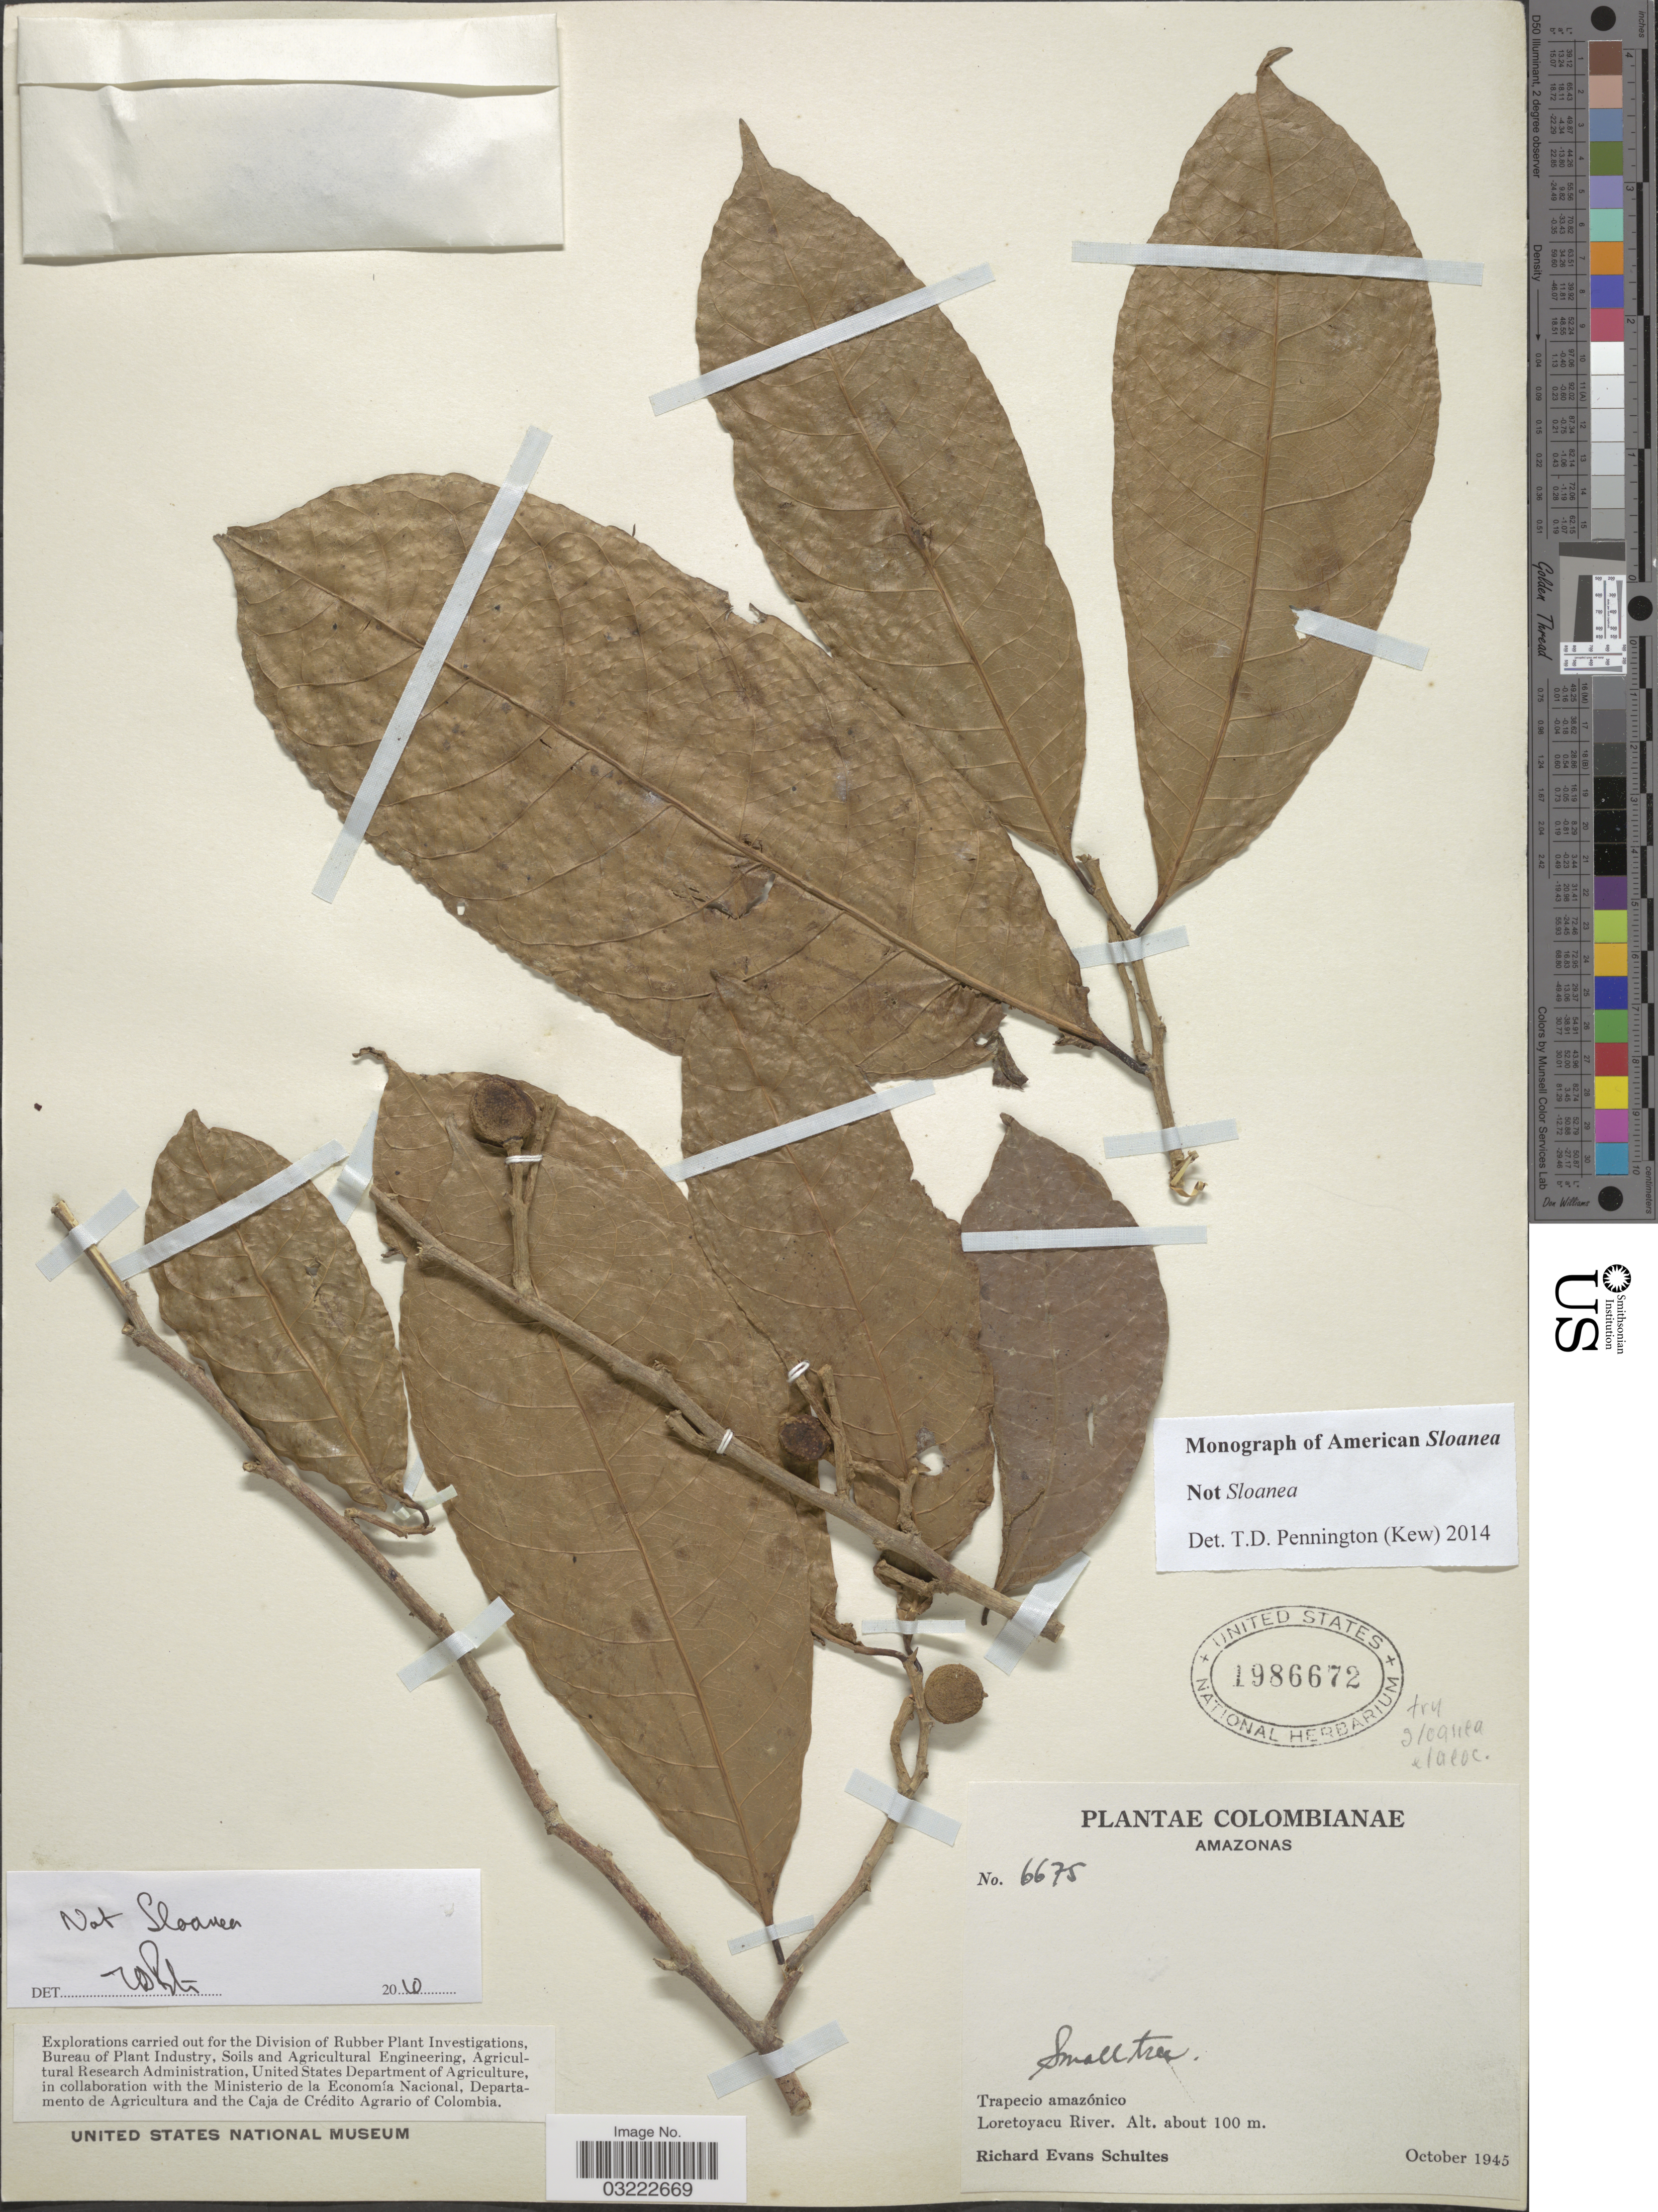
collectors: R. E. Schultes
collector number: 6675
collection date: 1945-10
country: Colombia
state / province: Amazônas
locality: Trapecio amazónico, Loretoyacu River.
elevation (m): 100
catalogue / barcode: US 1986672